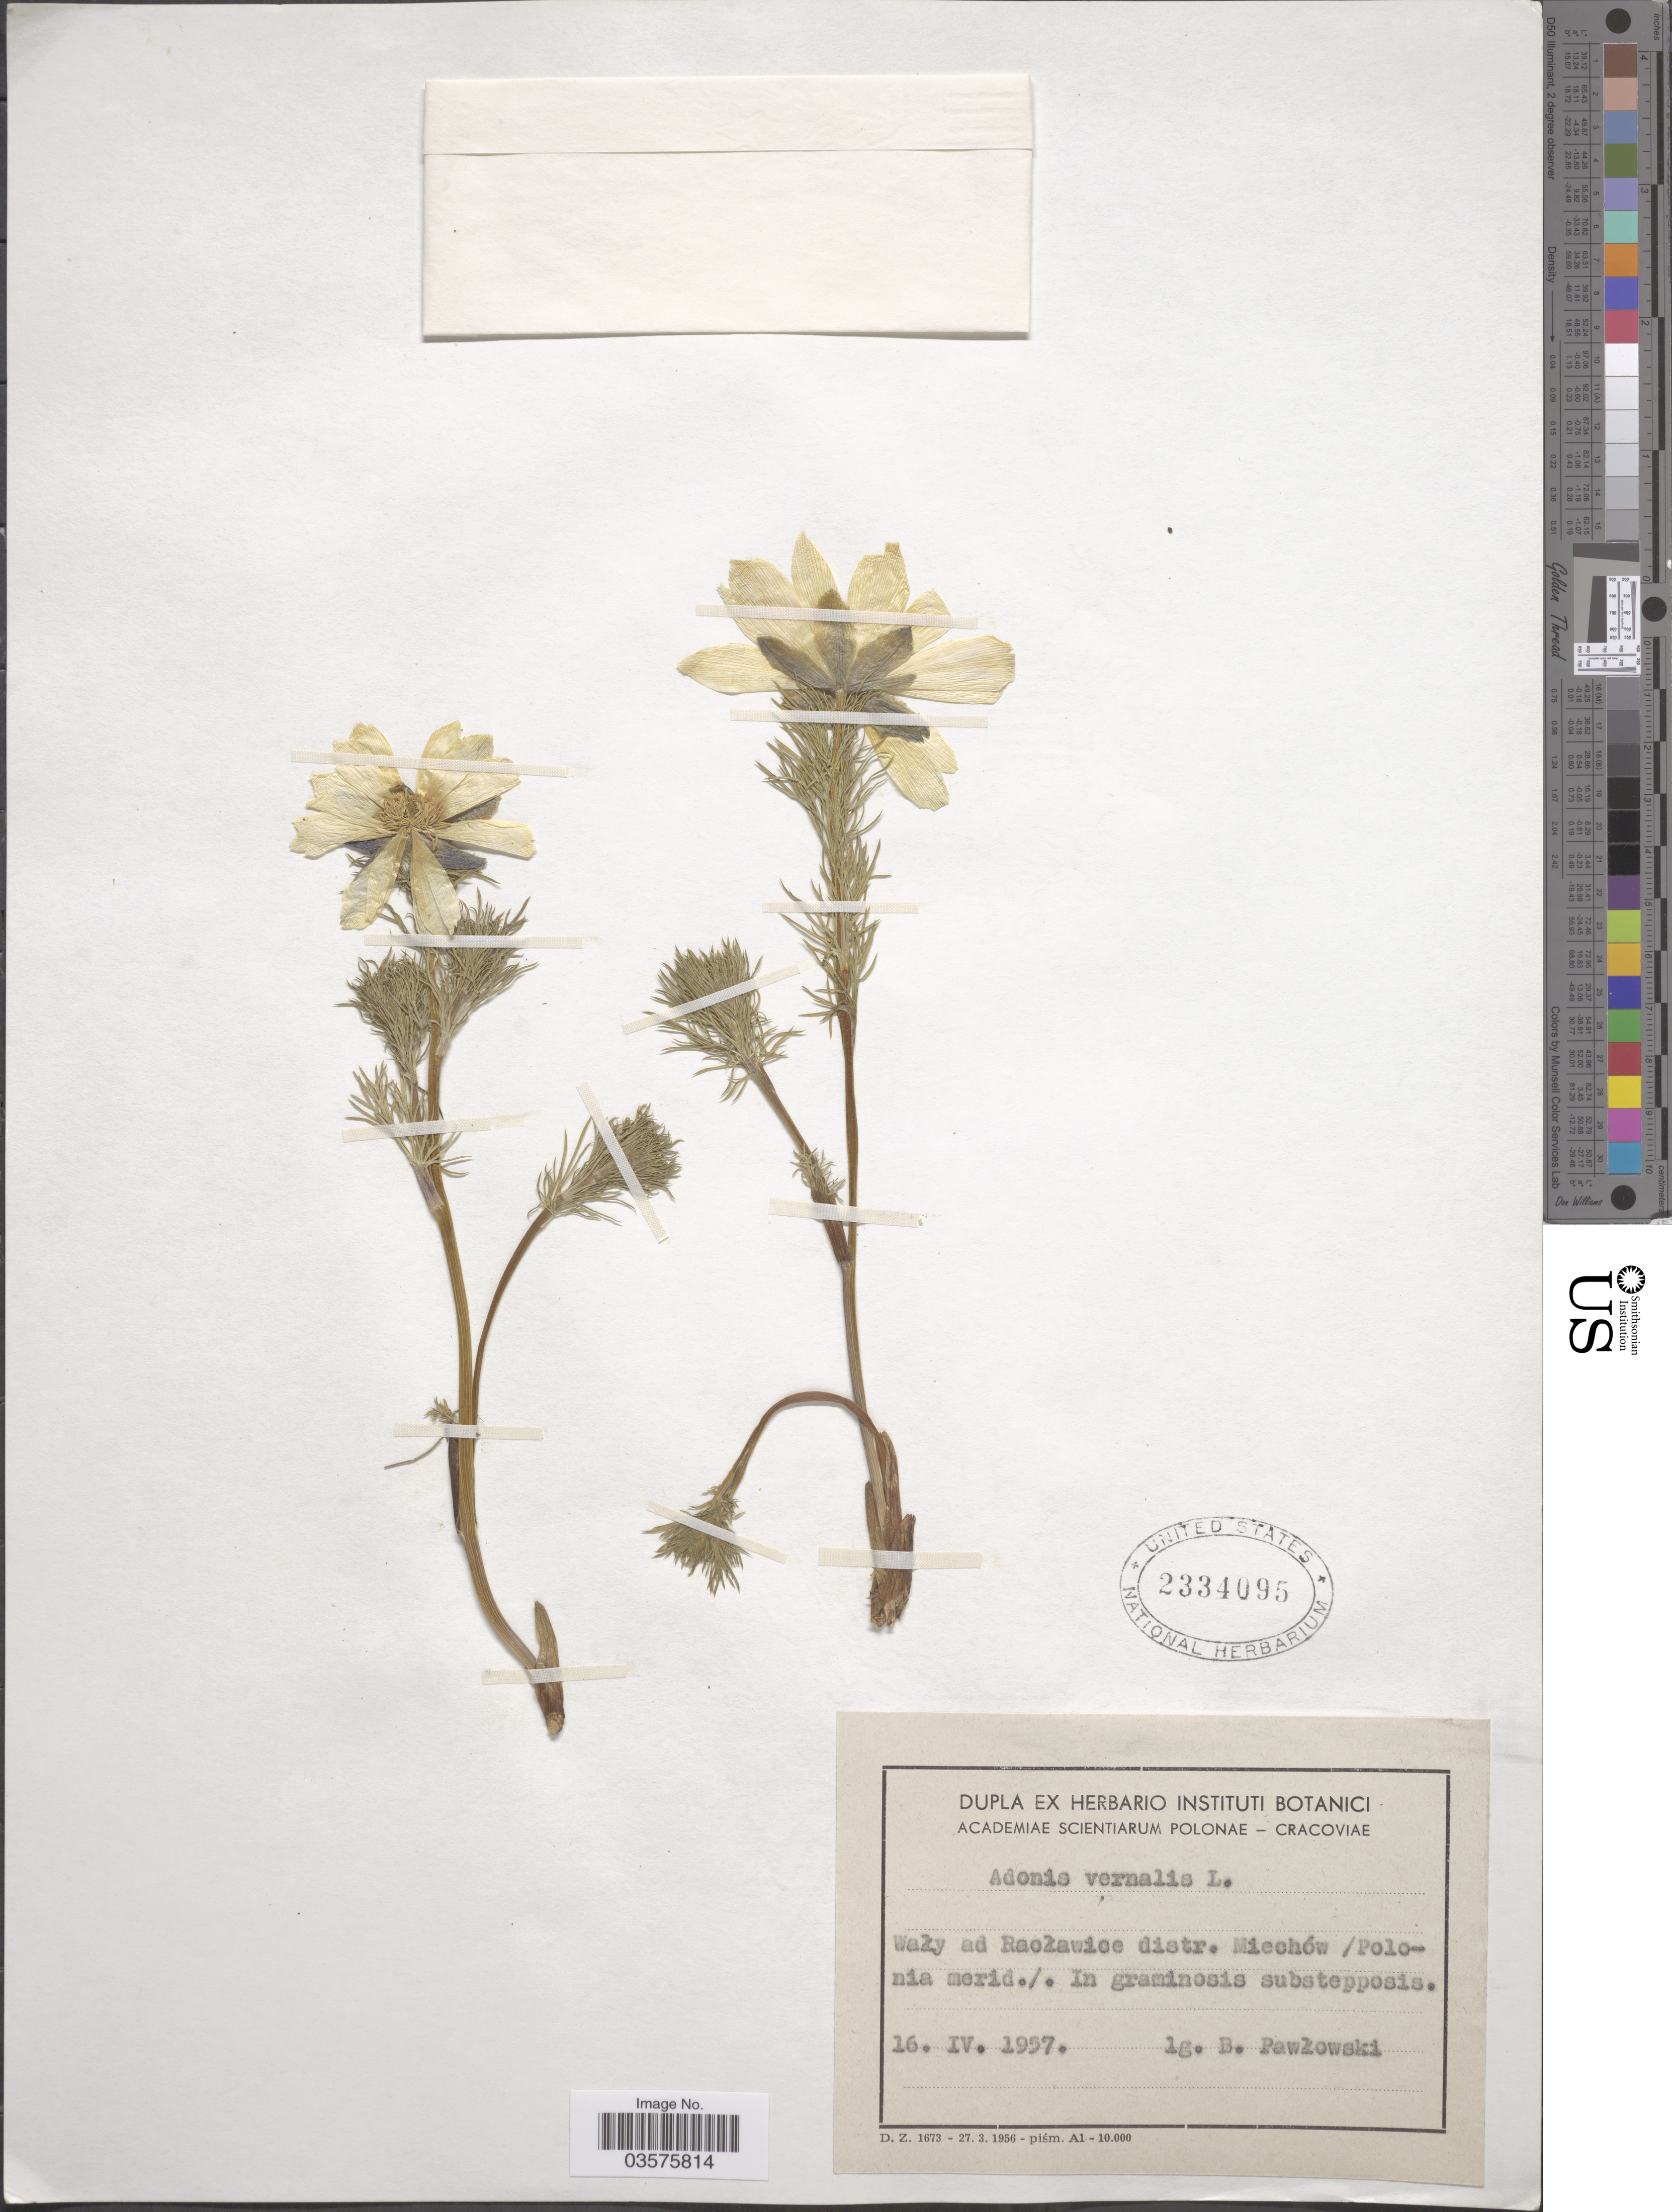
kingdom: Plantae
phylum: Tracheophyta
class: Magnoliopsida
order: Ranunculales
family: Ranunculaceae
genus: Adonis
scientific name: Adonis vernalis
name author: L.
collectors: B. Pawlowski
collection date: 1957-04-16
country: Poland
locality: Waly ad Raclawice distr. Miechów /Polonia merid./. In graminosis substepposis.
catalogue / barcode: US 2334095